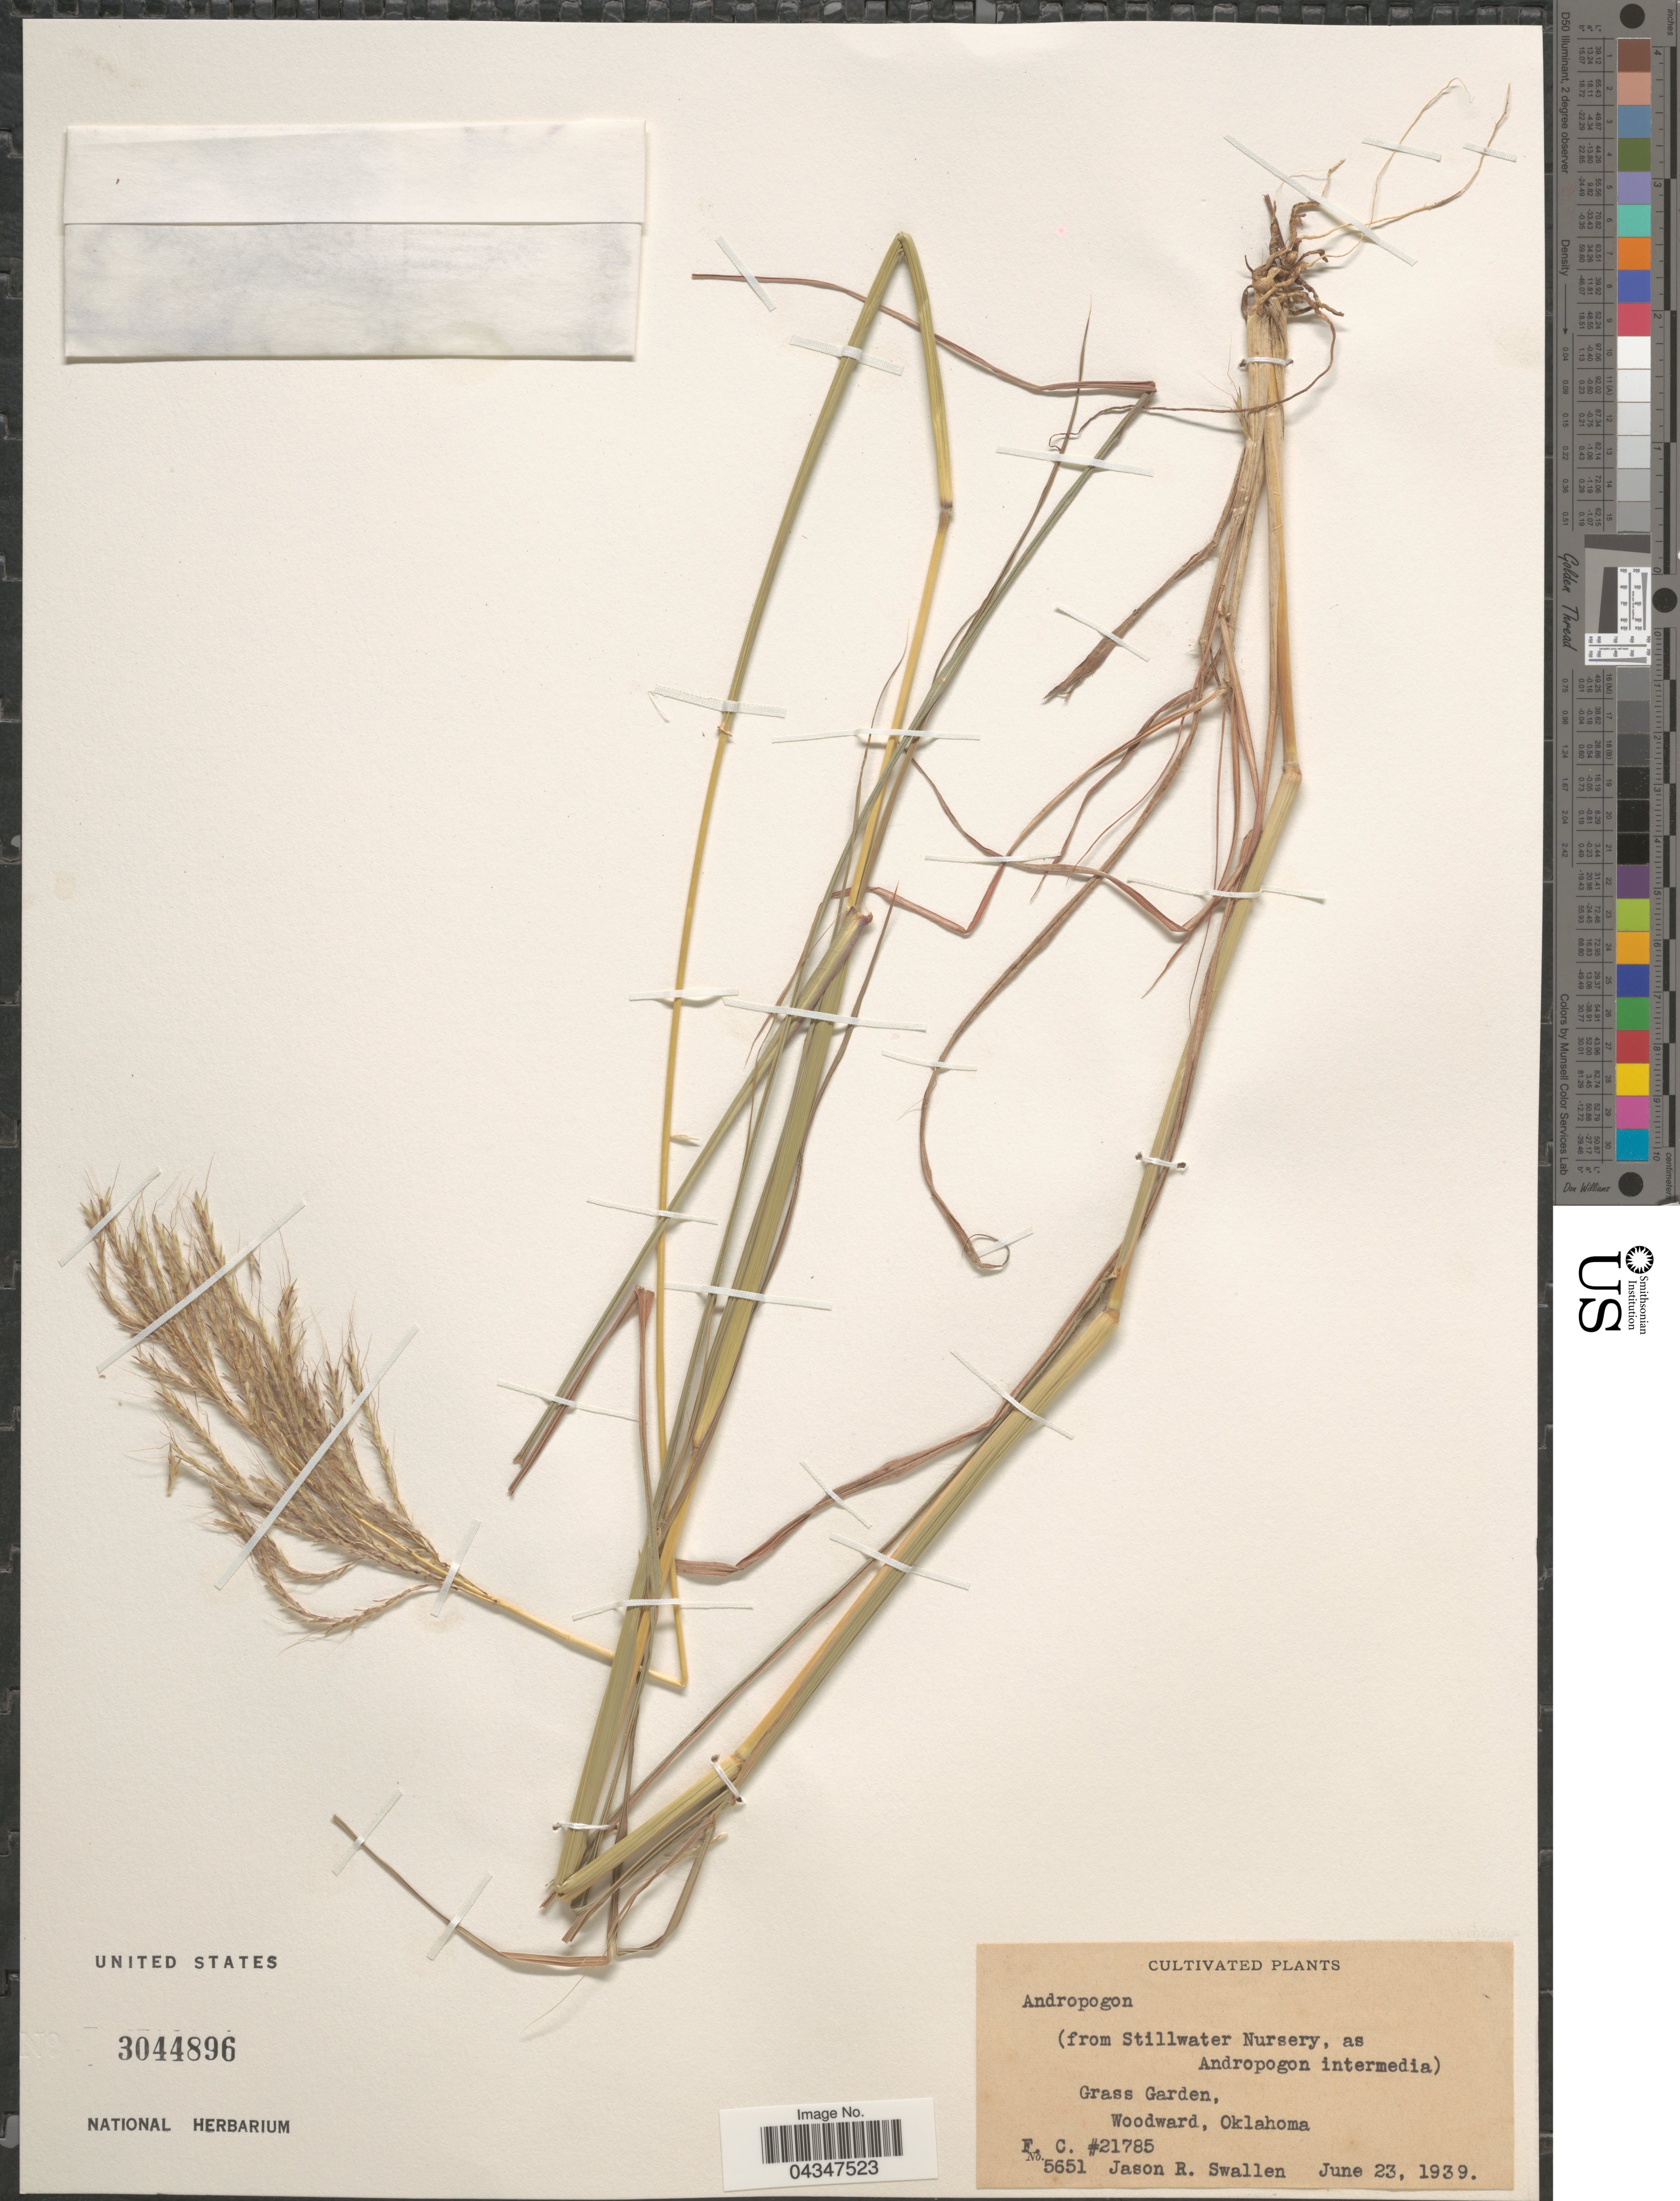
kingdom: Plantae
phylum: Tracheophyta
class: Liliopsida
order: Poales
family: Poaceae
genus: Andropogon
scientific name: Andropogon sp.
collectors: J. R. Swallen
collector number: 5651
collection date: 1939-06-23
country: United States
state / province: Oklahoma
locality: Grass Garden, Woodward.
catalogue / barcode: US 3044896